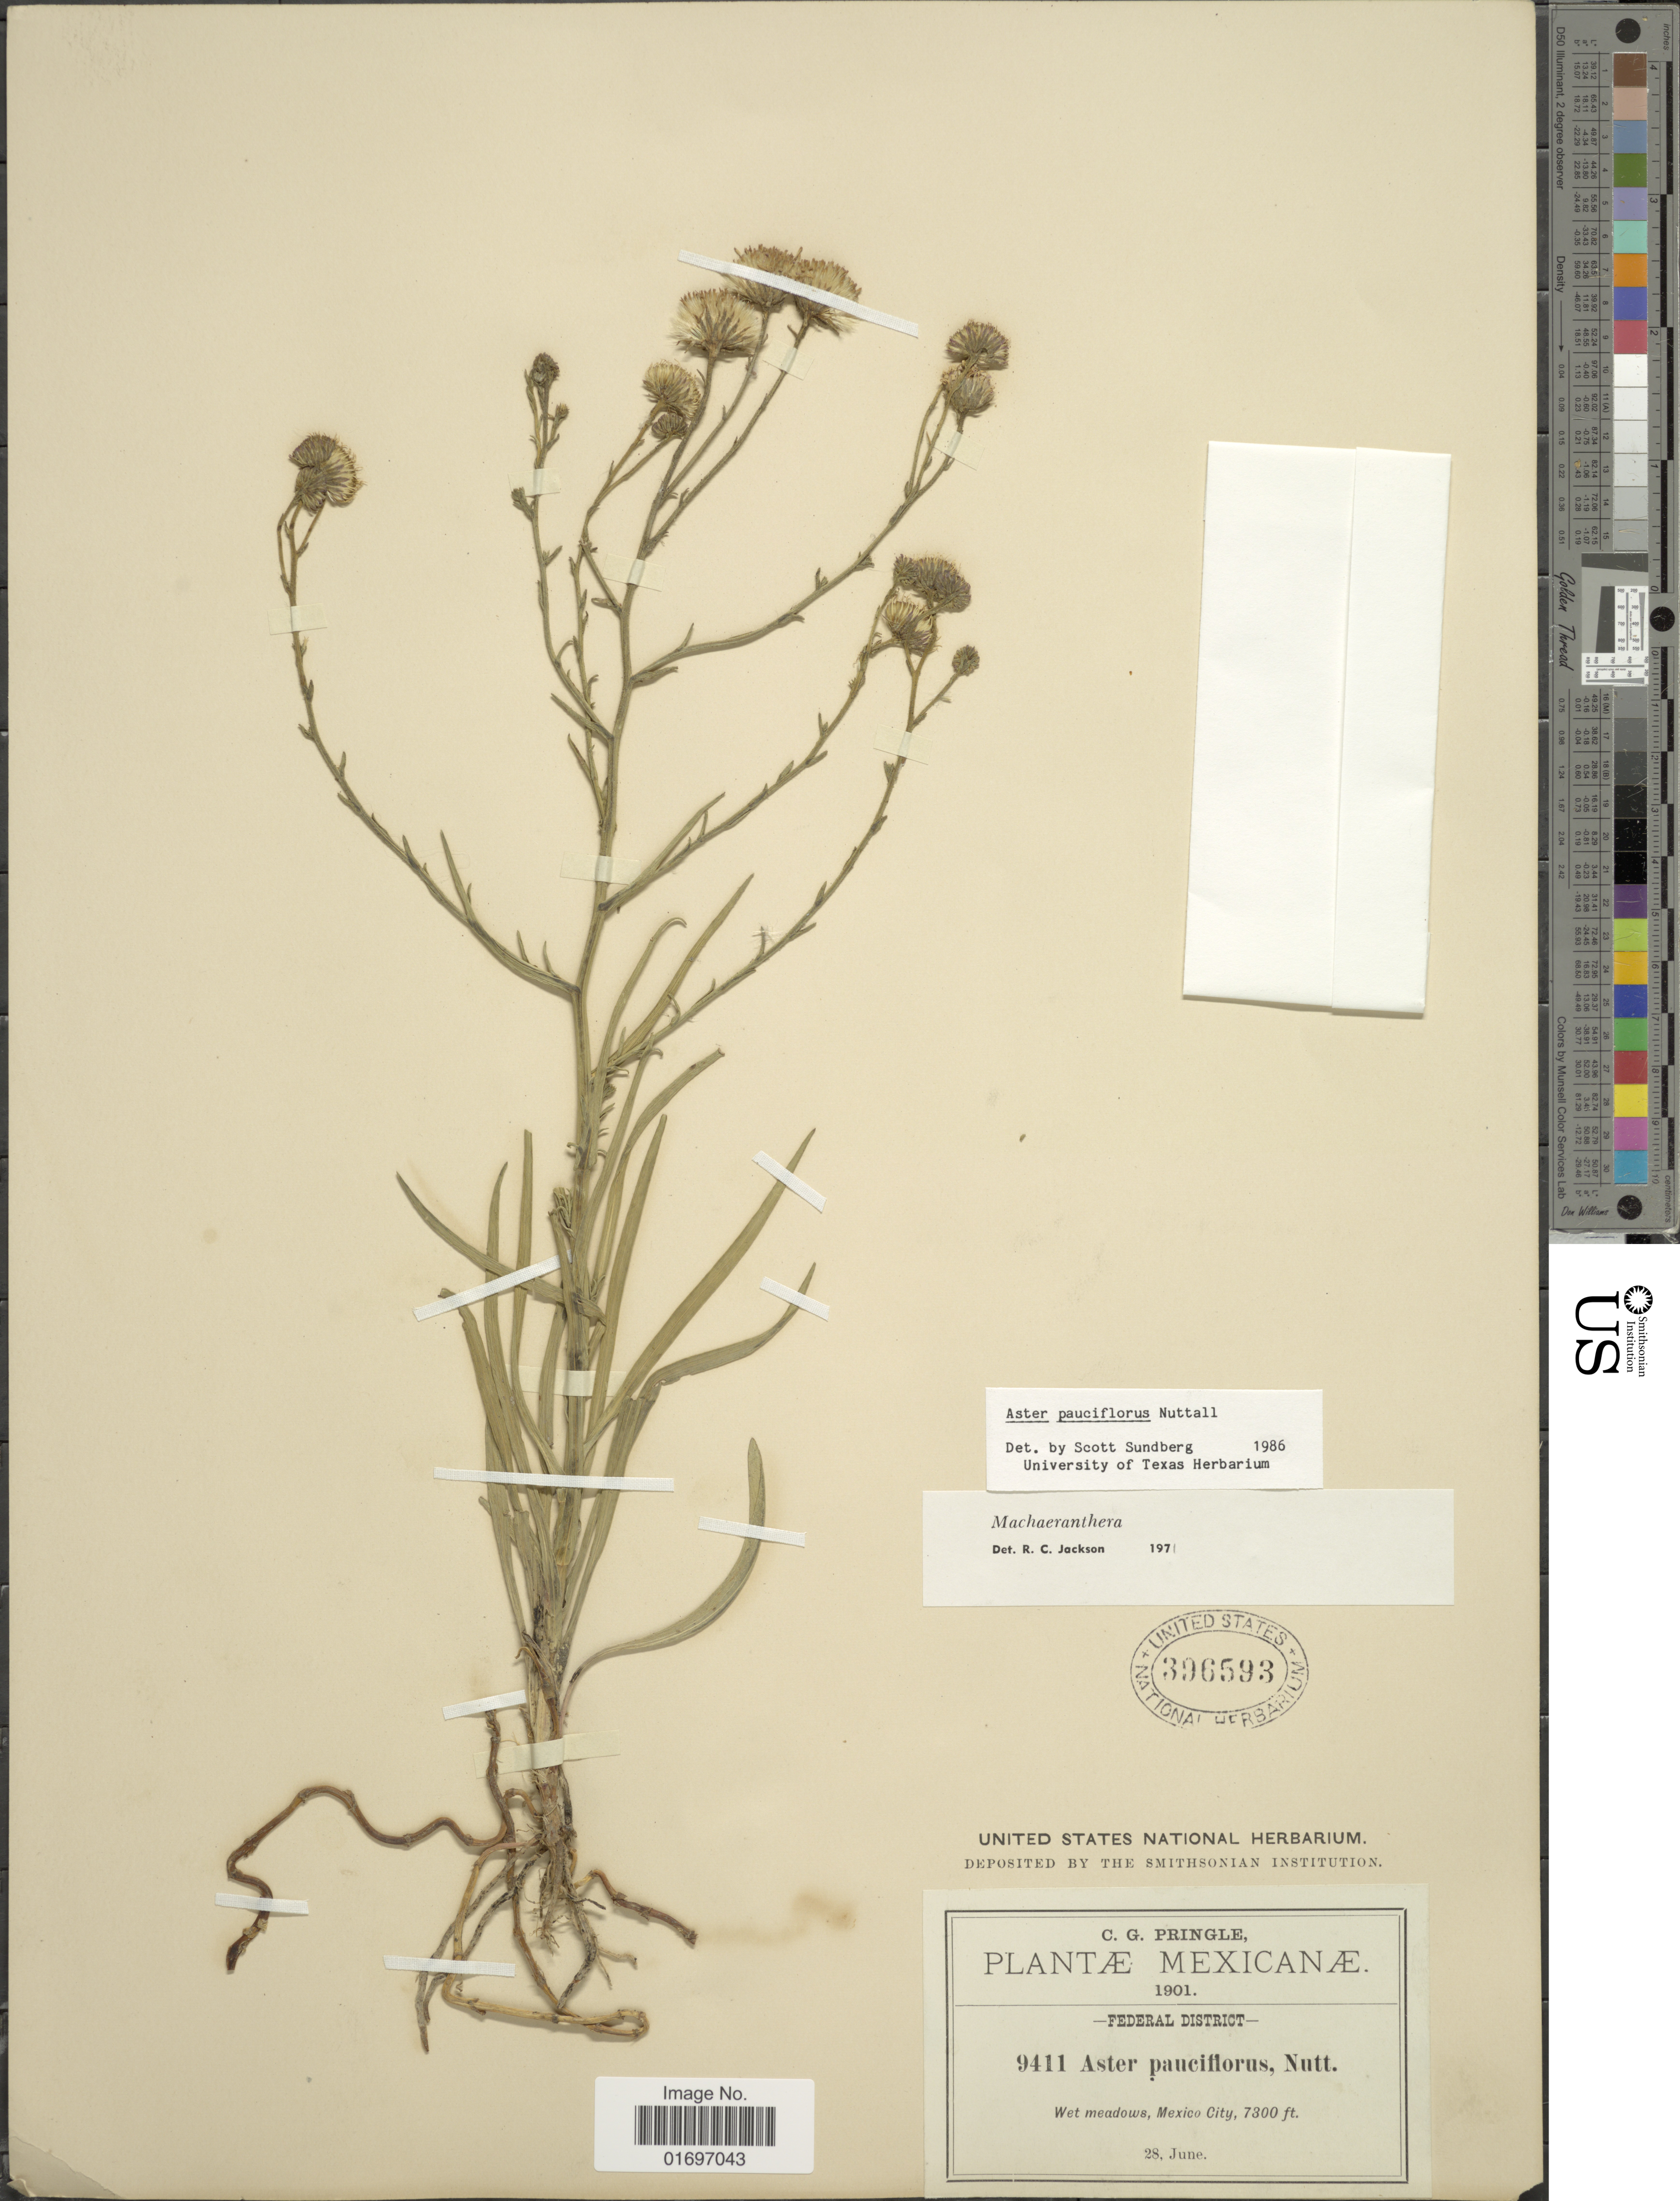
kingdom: Plantae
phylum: Tracheophyta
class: Magnoliopsida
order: Asterales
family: Asteraceae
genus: Almutaster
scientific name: Almutaster pauciflorus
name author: (Nutt.) Á. Löve & D. Löve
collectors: C. G. Pringle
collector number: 9411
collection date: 1901-06-28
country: Mexico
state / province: Distrito Federal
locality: Federal District. Wet meadows, Mexico City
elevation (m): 2225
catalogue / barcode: US 396593